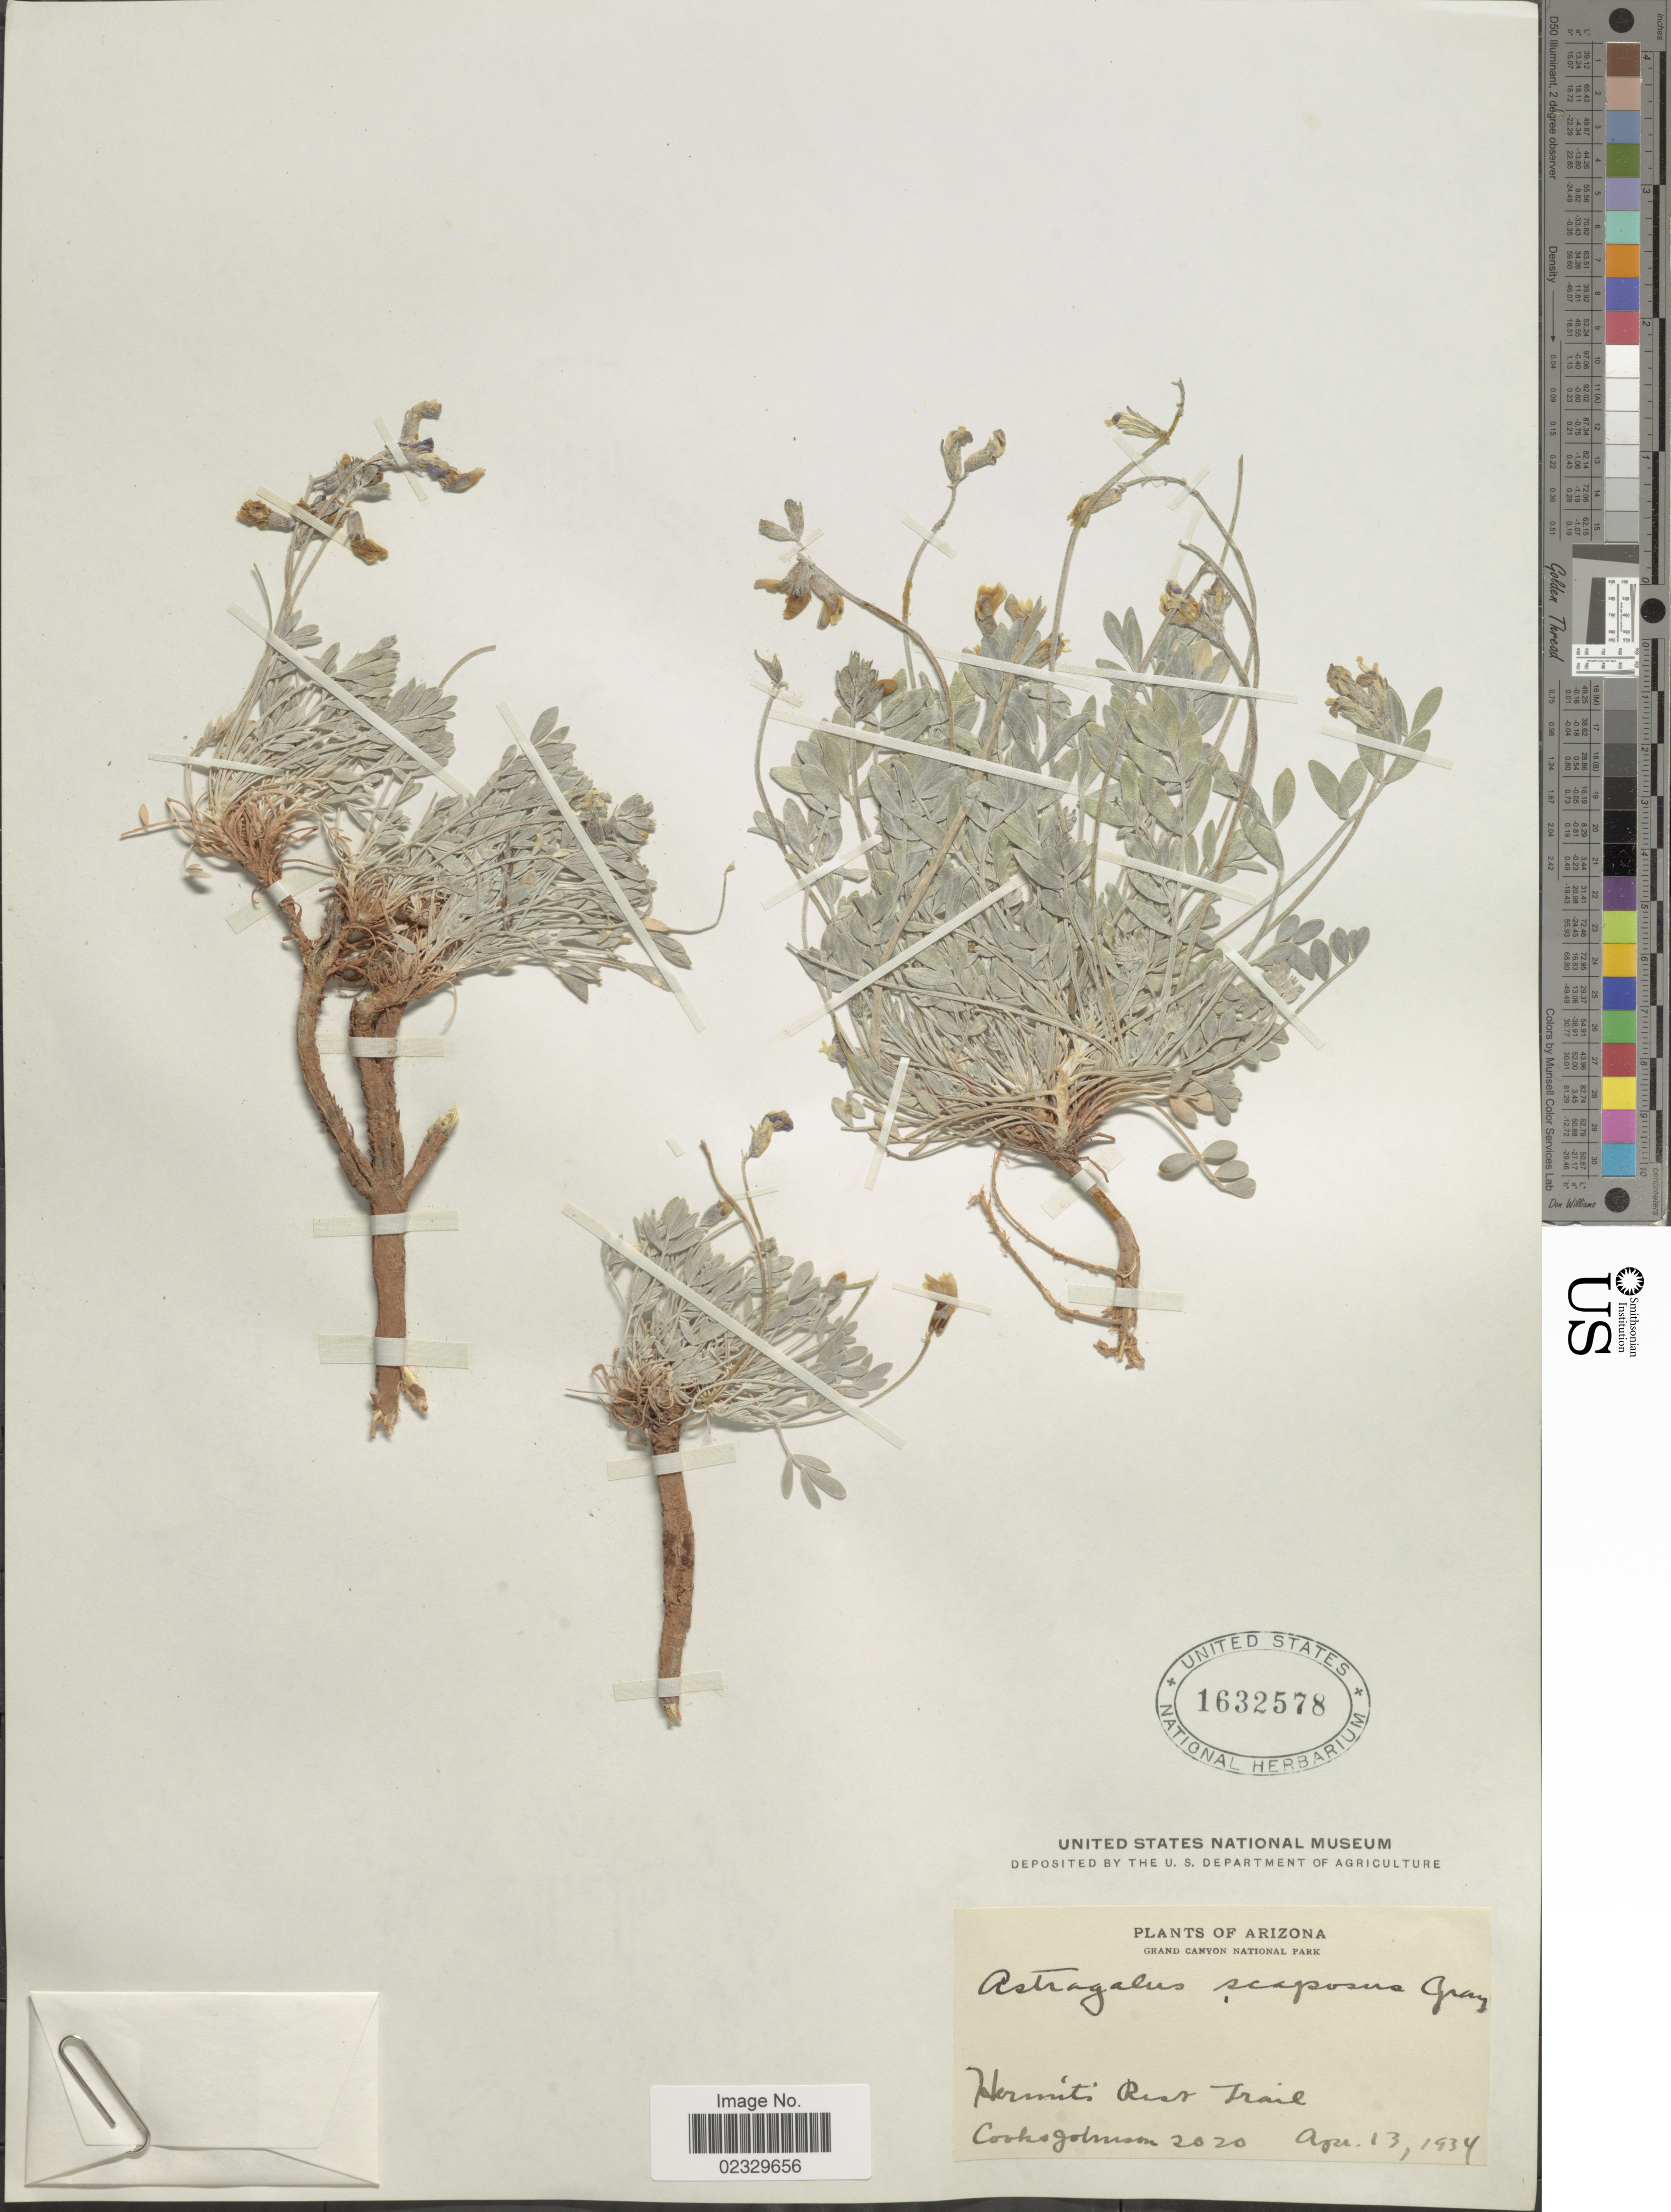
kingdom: Plantae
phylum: Tracheophyta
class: Magnoliopsida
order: Fabales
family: Fabaceae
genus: Astragalus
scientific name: Astragalus calycosus var. scaposus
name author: (A. Gray) M.E. Jones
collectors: C. Johnson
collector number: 2020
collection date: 1934-04-13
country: United States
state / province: Arizona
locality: Grand Canyon National Park, Herimits Risk Trail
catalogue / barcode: US 1632578